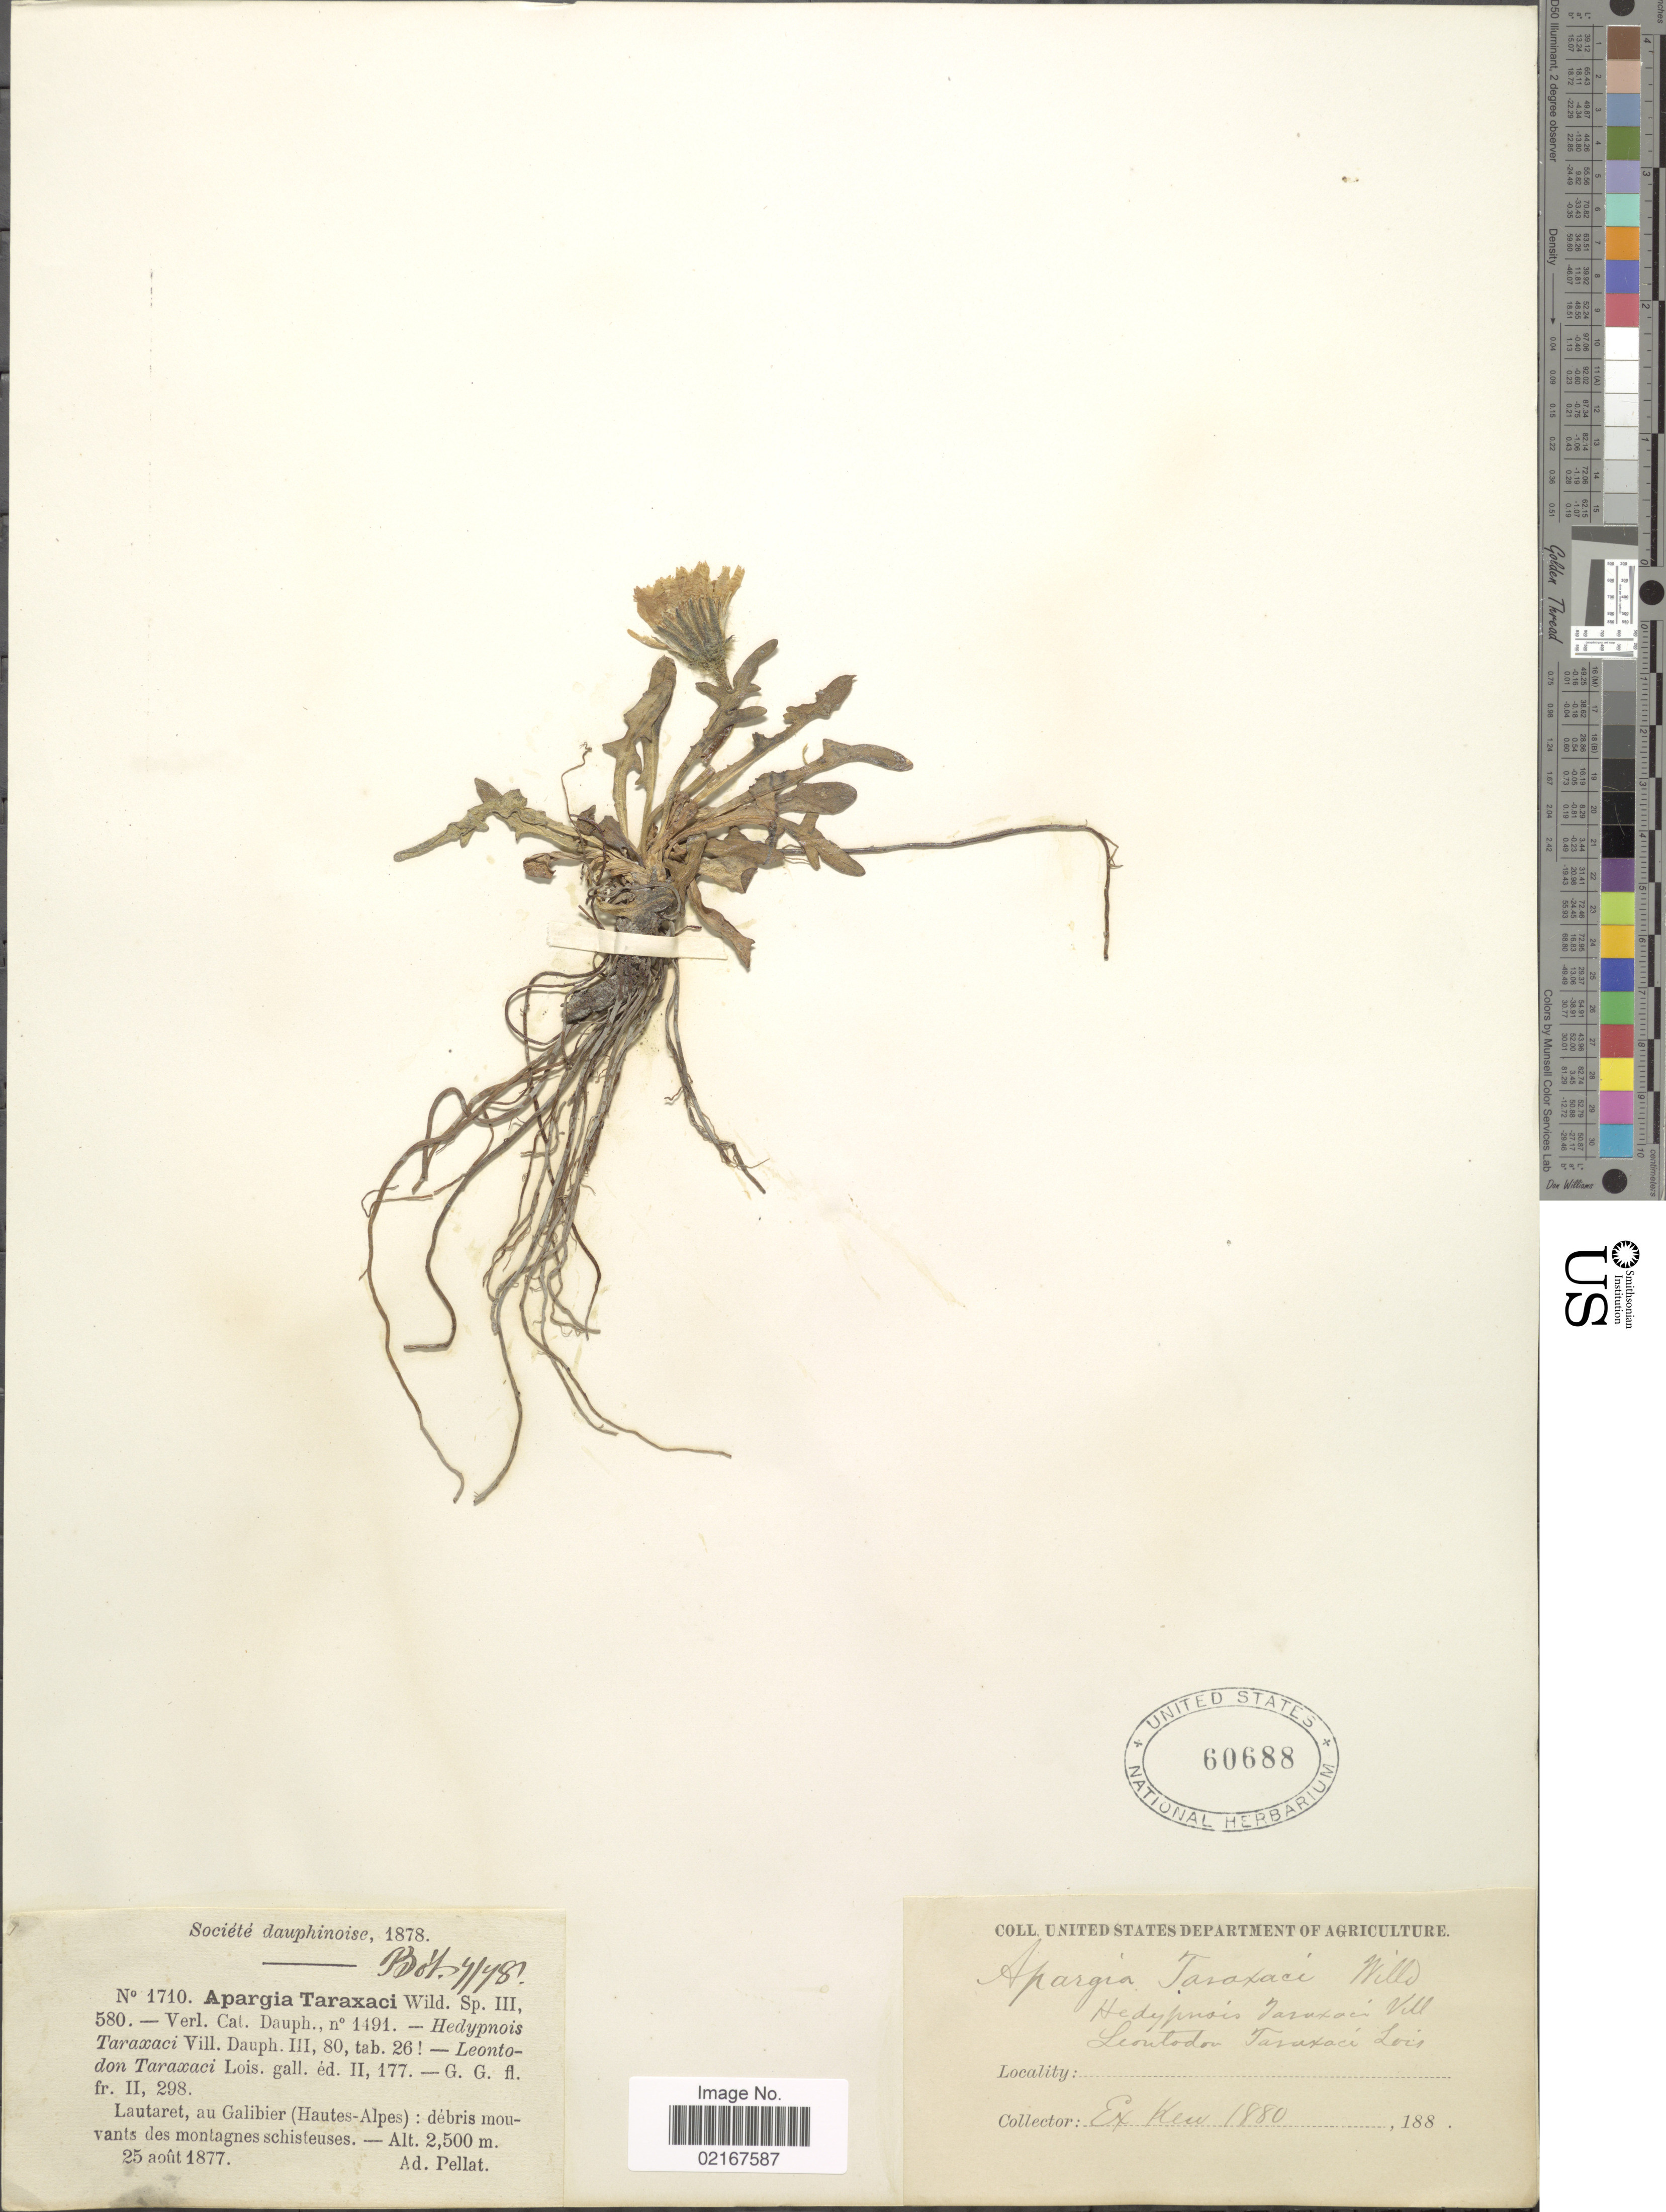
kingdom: Plantae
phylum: Tracheophyta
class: Magnoliopsida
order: Asterales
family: Asteraceae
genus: Scorzoneroides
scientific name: Scorzoneroides autumnalis subsp. borealis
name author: (Ball) Greuter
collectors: A. Pellat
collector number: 1710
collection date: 1877-08-25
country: France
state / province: Provence-Alpes-Côte d'Azur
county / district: Hautes-Alpes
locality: Societe dauphinoise, Lautaret, au Galibier (Hautes-Alpes)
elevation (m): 2500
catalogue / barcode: US 60688